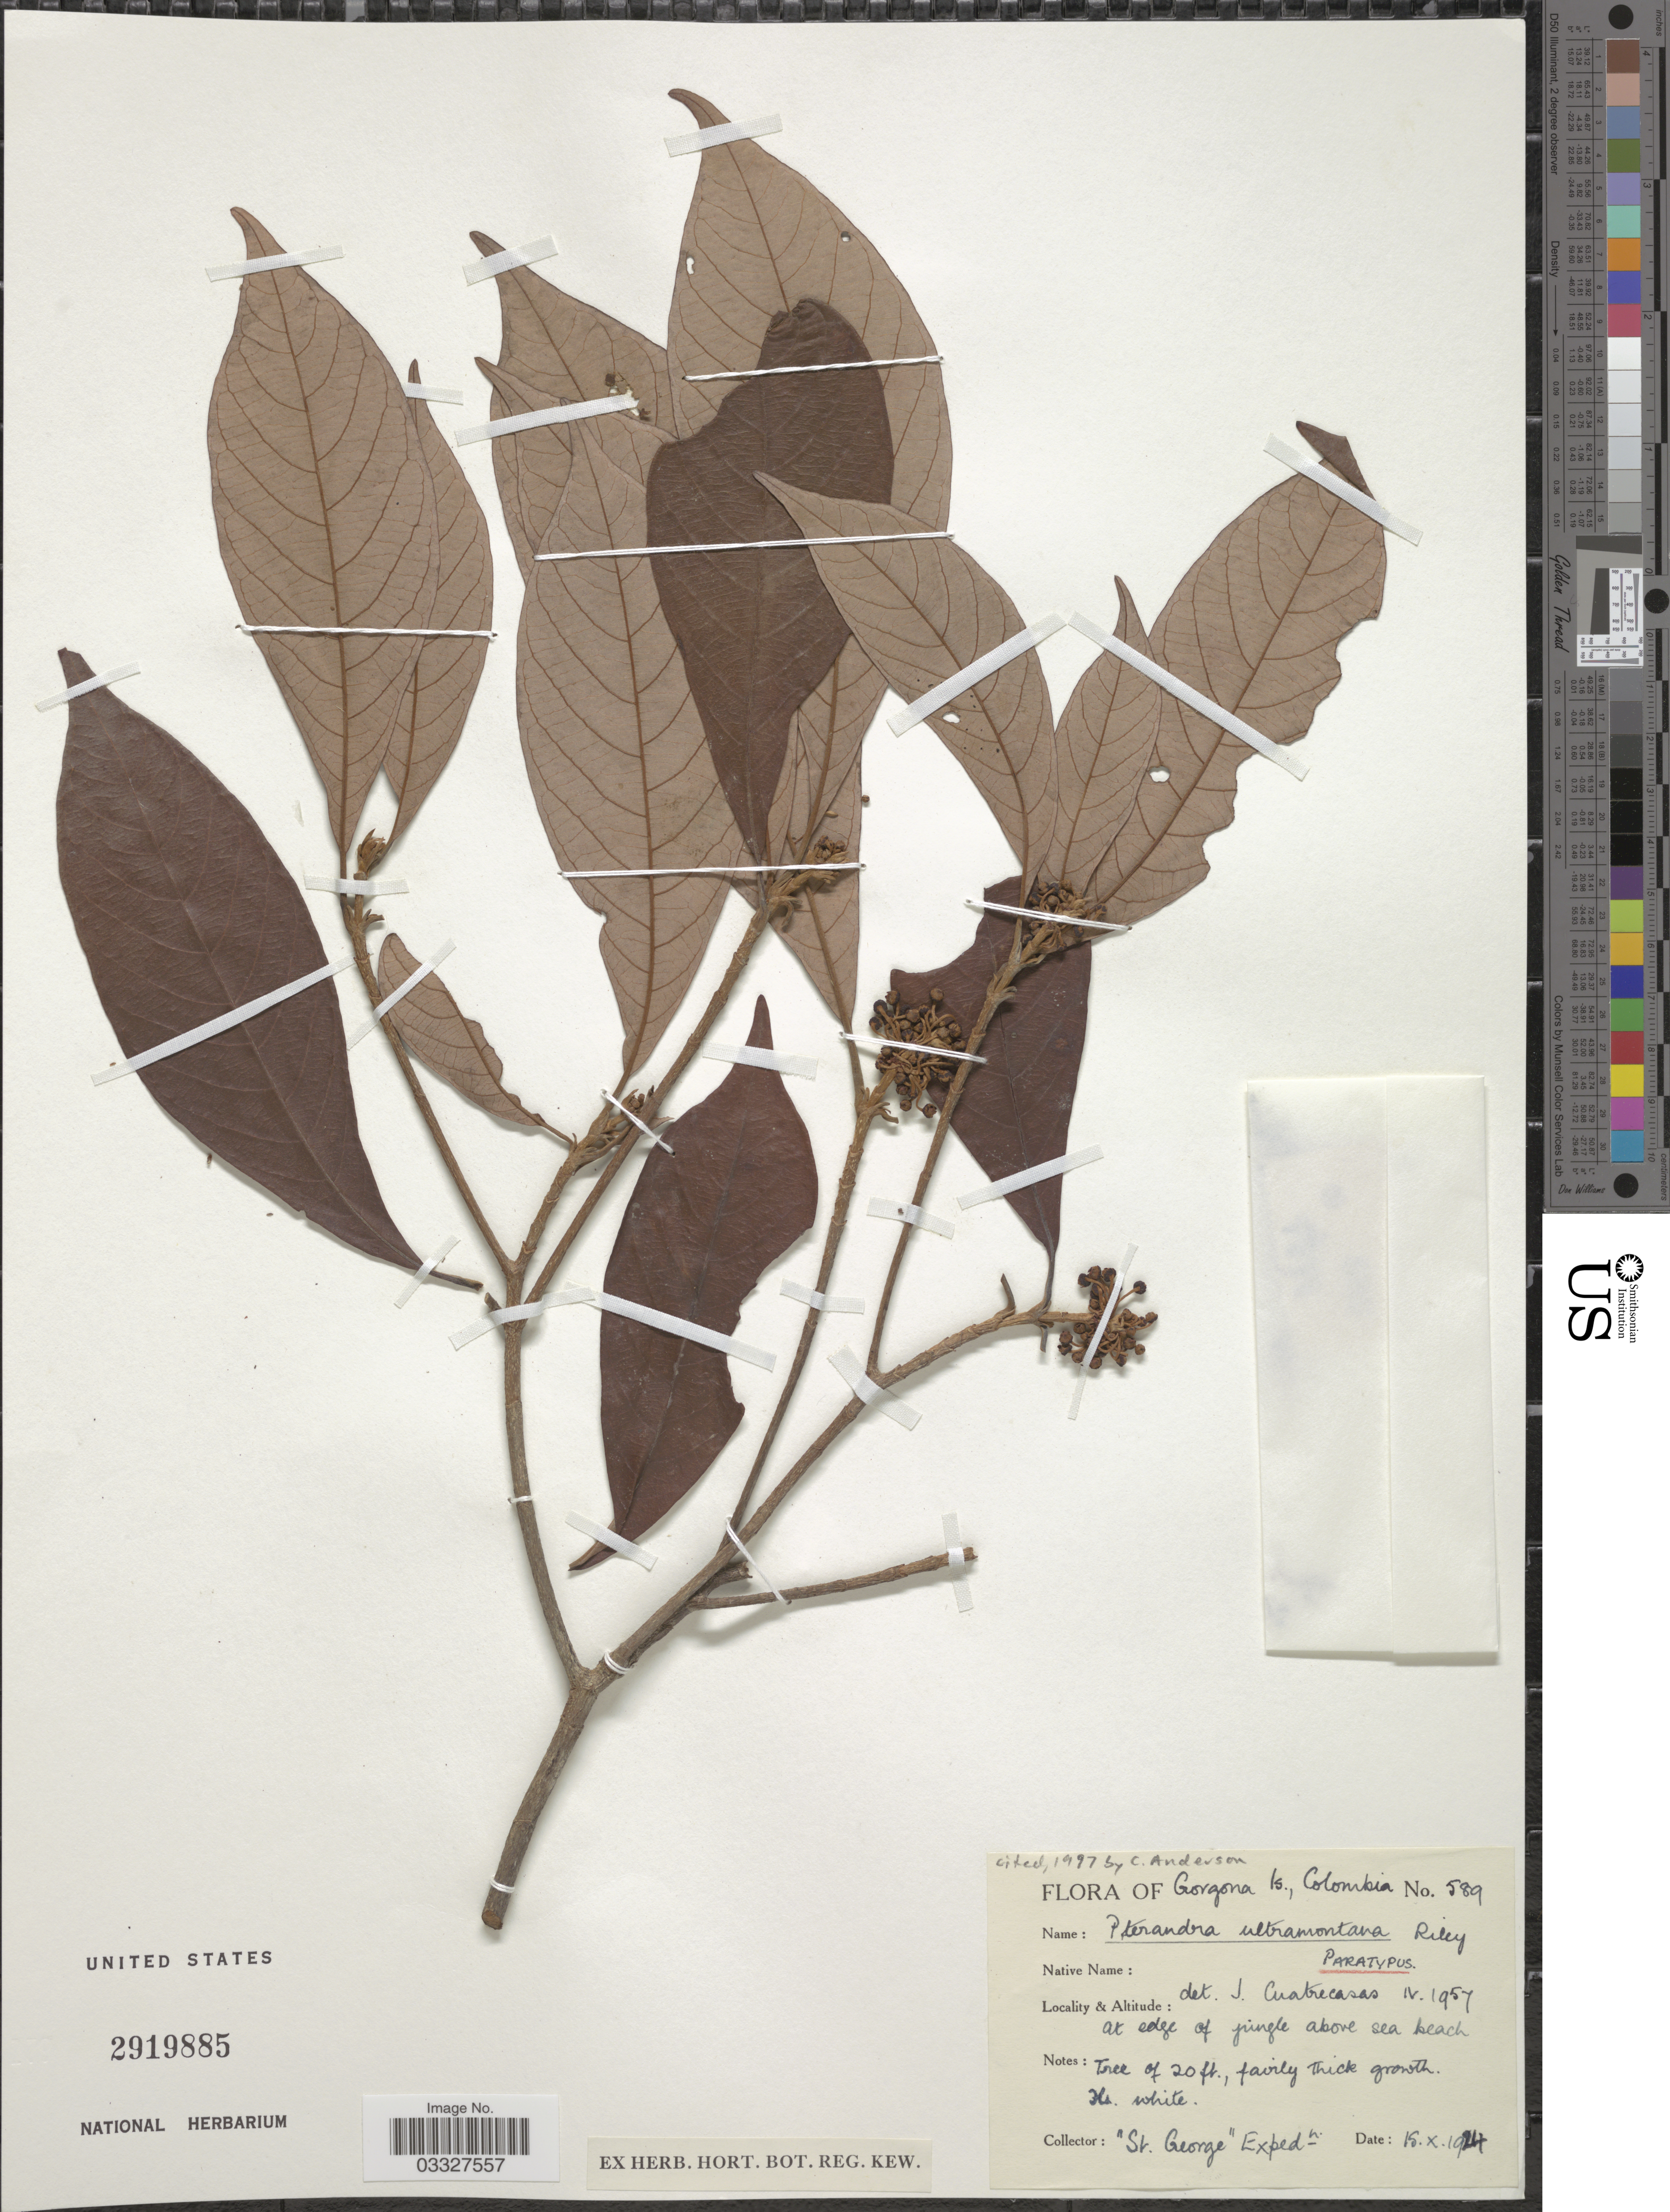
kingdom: Plantae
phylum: Tracheophyta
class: Magnoliopsida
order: Malpighiales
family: Malpighiaceae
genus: Pterandra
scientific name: Pterandra ultramontana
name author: L. Riley ex Cuatrec.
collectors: St. George Exped.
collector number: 589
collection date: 1924-10-15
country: Colombia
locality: Gorgona Is.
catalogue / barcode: US 2919885